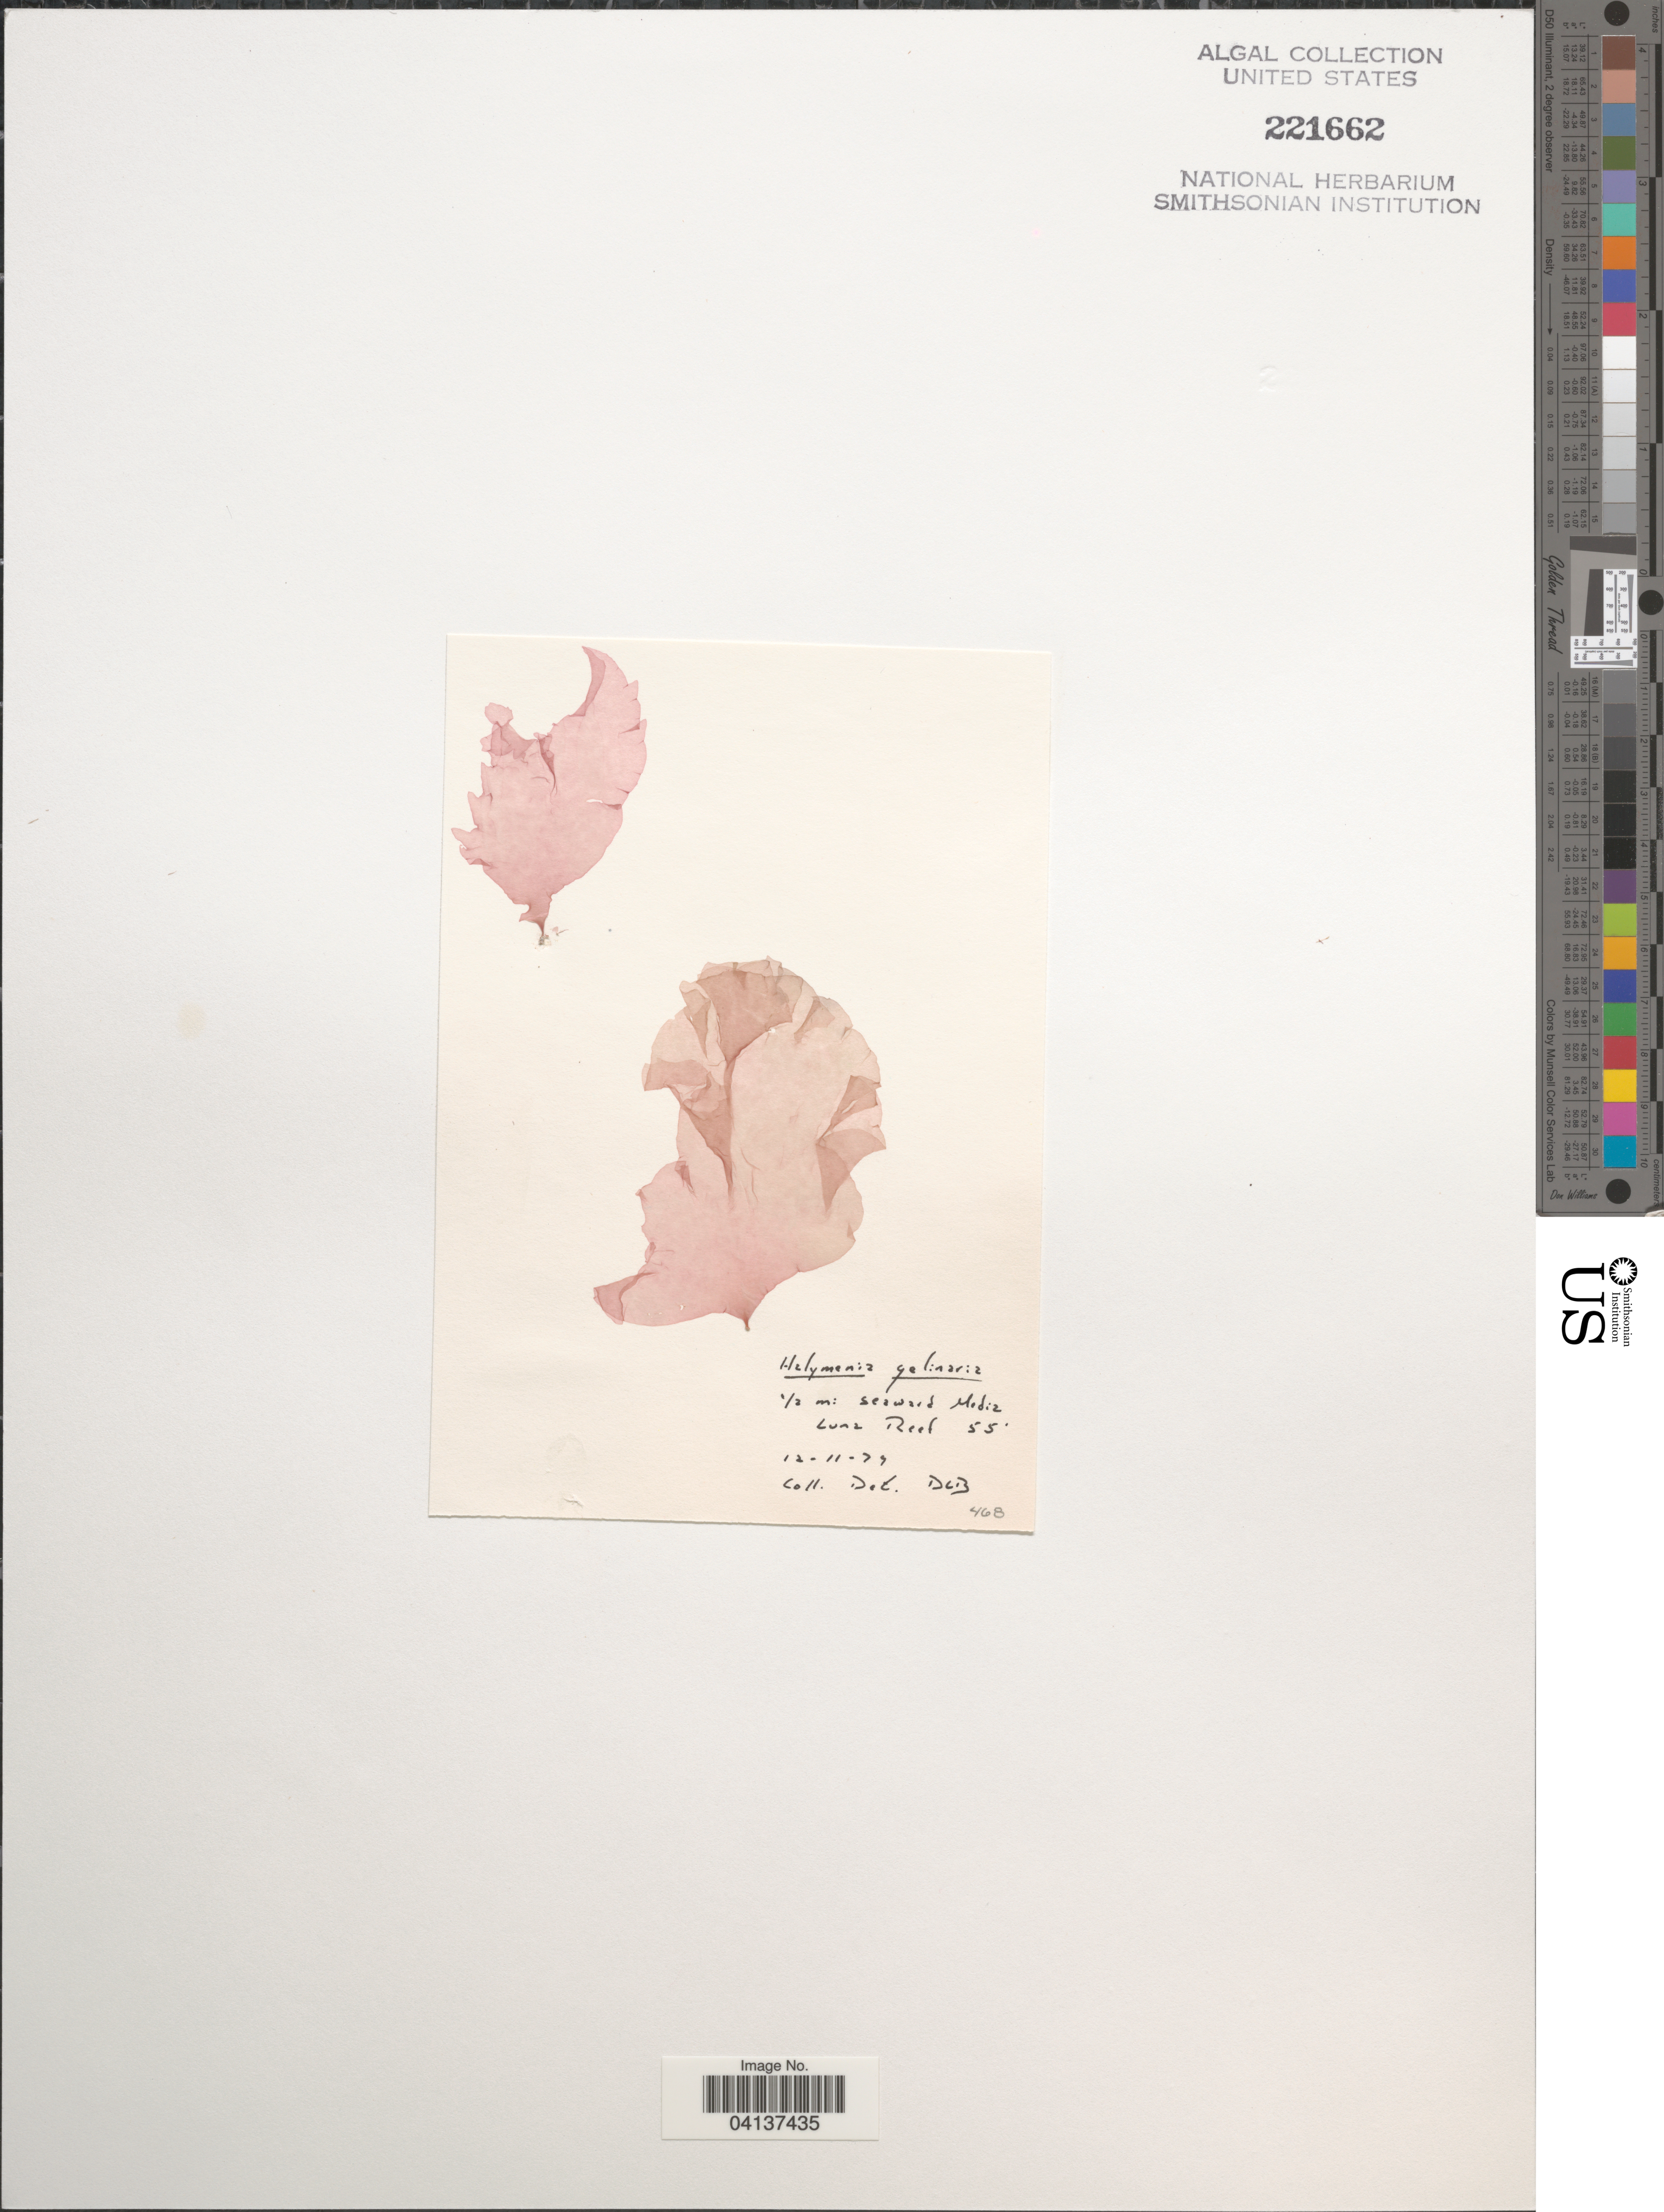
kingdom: Plantae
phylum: Rhodophyta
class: Florideophyceae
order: Halymeniales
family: Halymeniaceae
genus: Halymenia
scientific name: Halymenia floridana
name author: J. Agardh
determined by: Algae name updating Project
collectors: D. L. B.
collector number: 468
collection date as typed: Transcribed d/m/y: 12/11/79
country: Puerto Rico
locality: ½ mi seaward Media Luna Reef.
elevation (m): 17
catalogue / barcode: US 221662